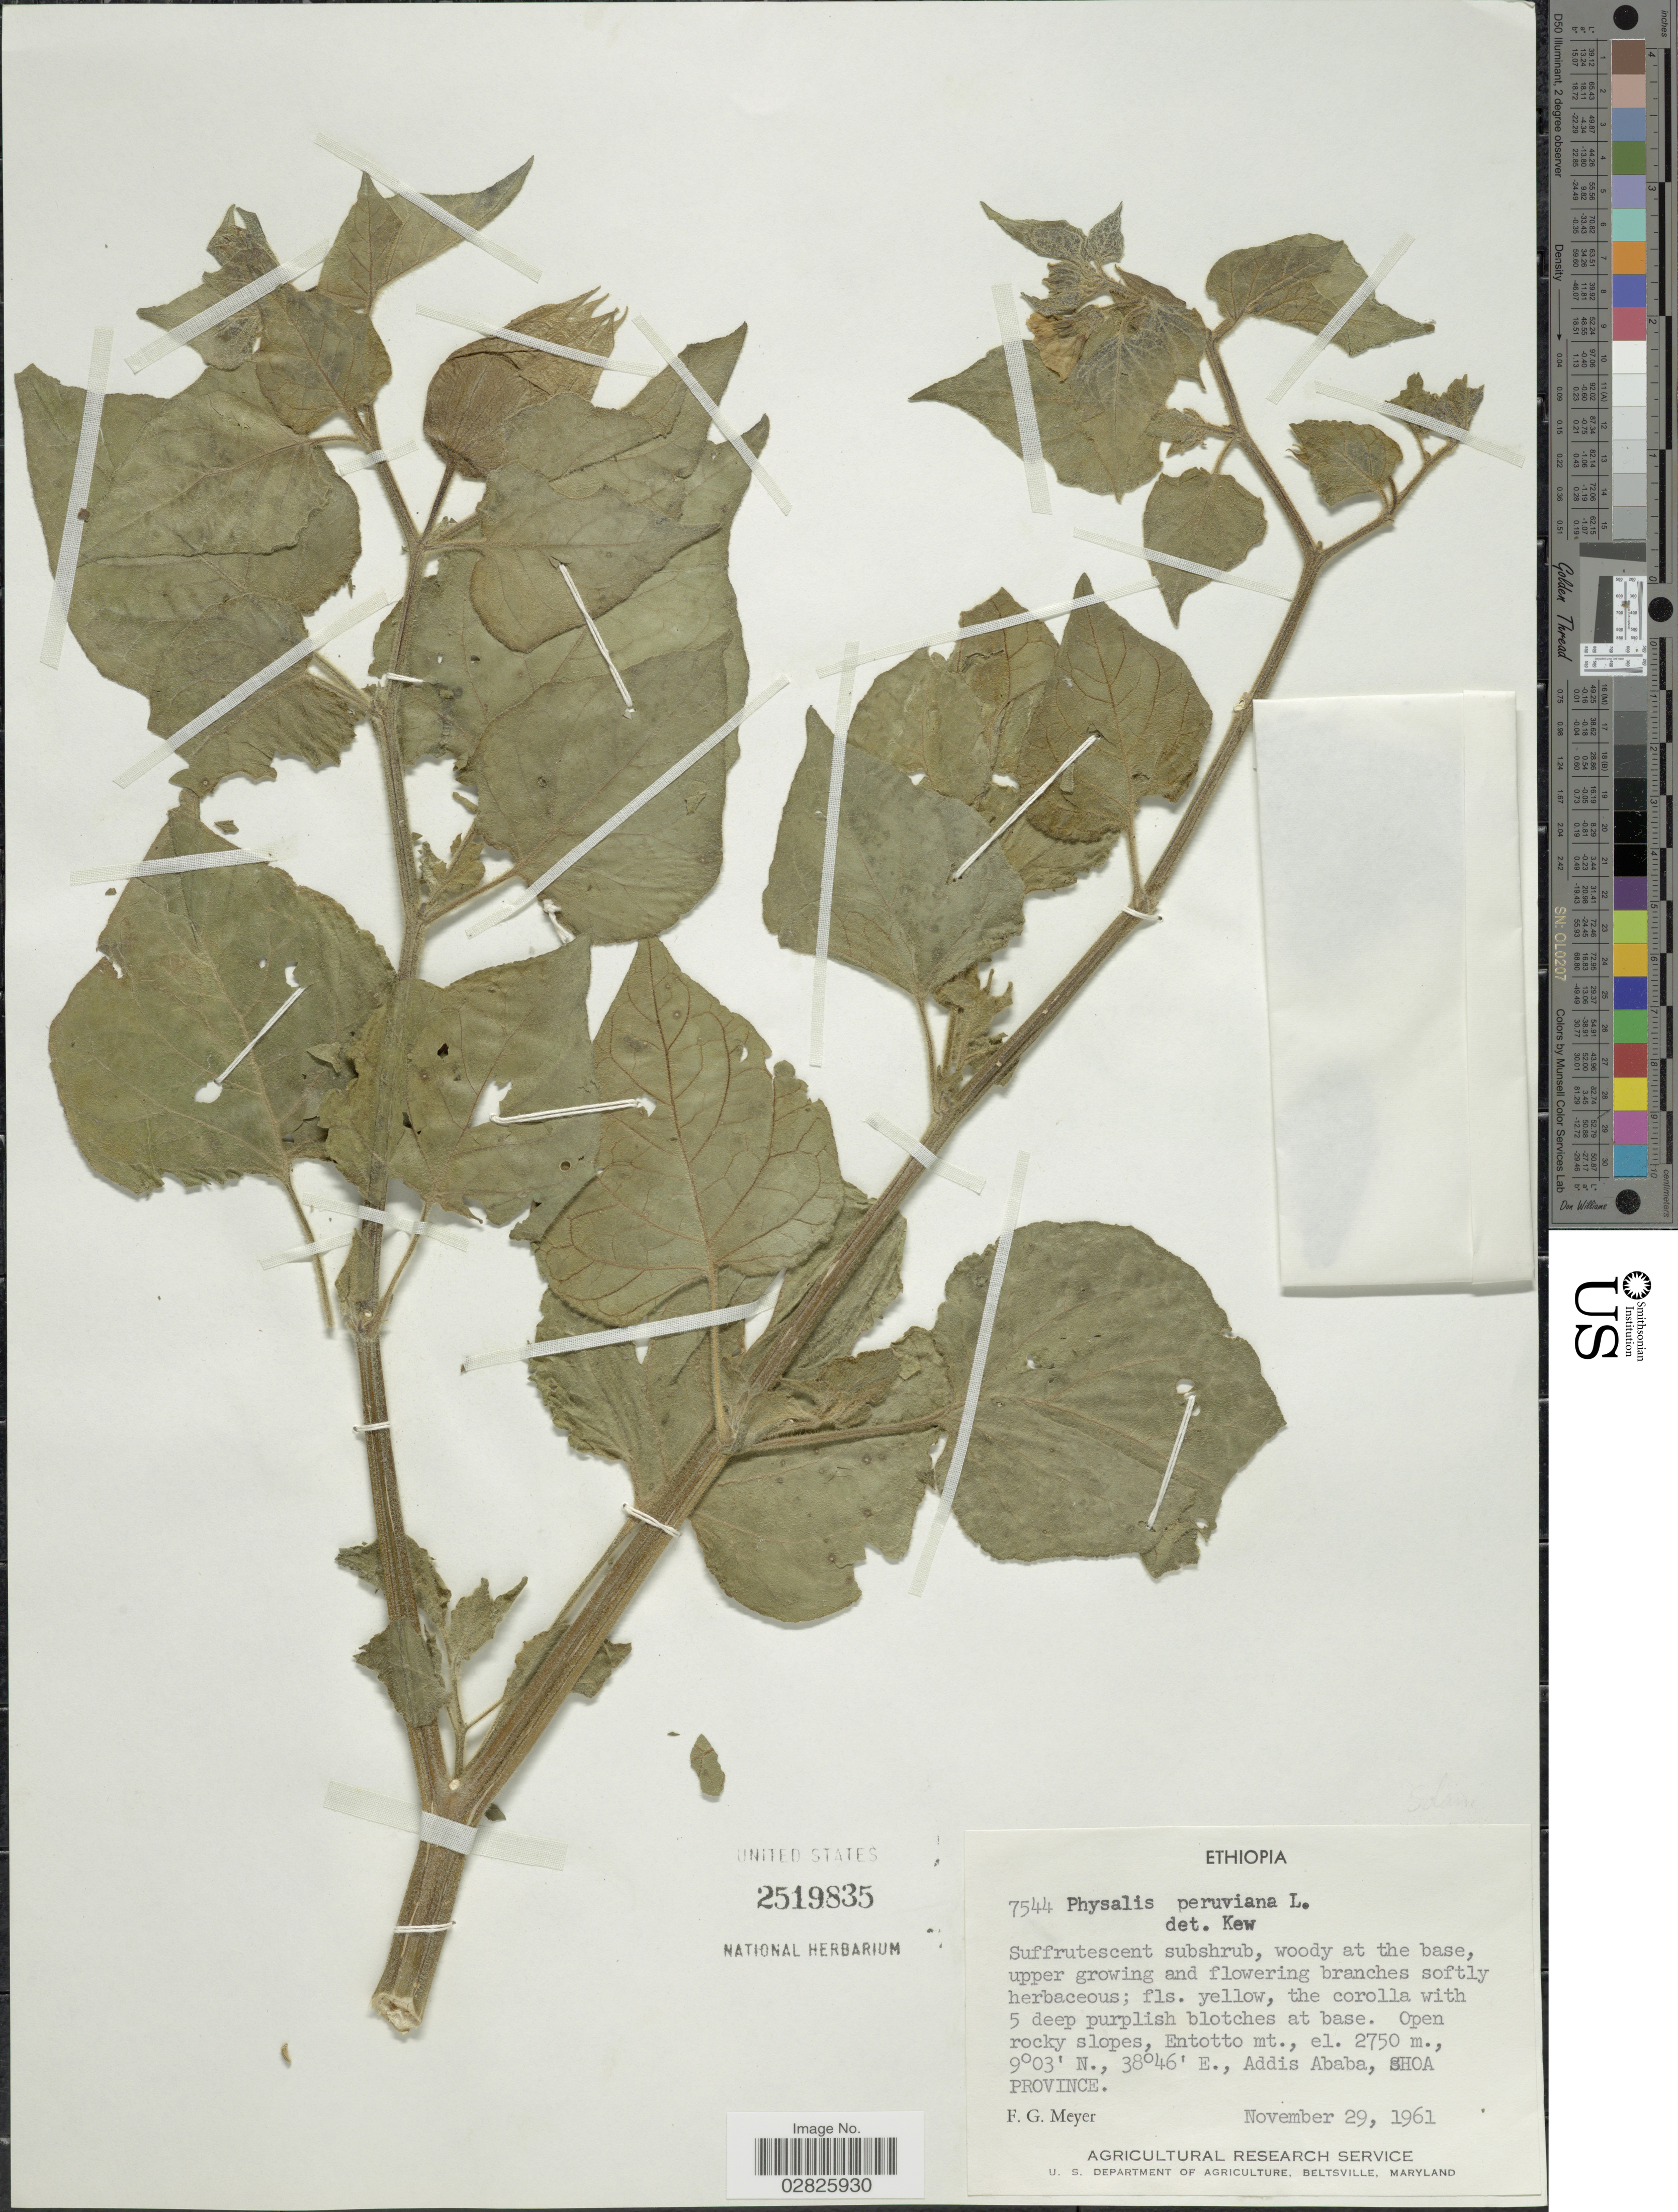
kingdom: Plantae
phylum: Tracheophyta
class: Magnoliopsida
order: Solanales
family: Solanaceae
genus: Physalis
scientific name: Physalis peruviana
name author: L.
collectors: F. G. Meyer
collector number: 7544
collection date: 1961-11-29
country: Ethiopia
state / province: Addis Ababa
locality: Entotto mt. Shoa Province.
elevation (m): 2750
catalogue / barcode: US 2519835